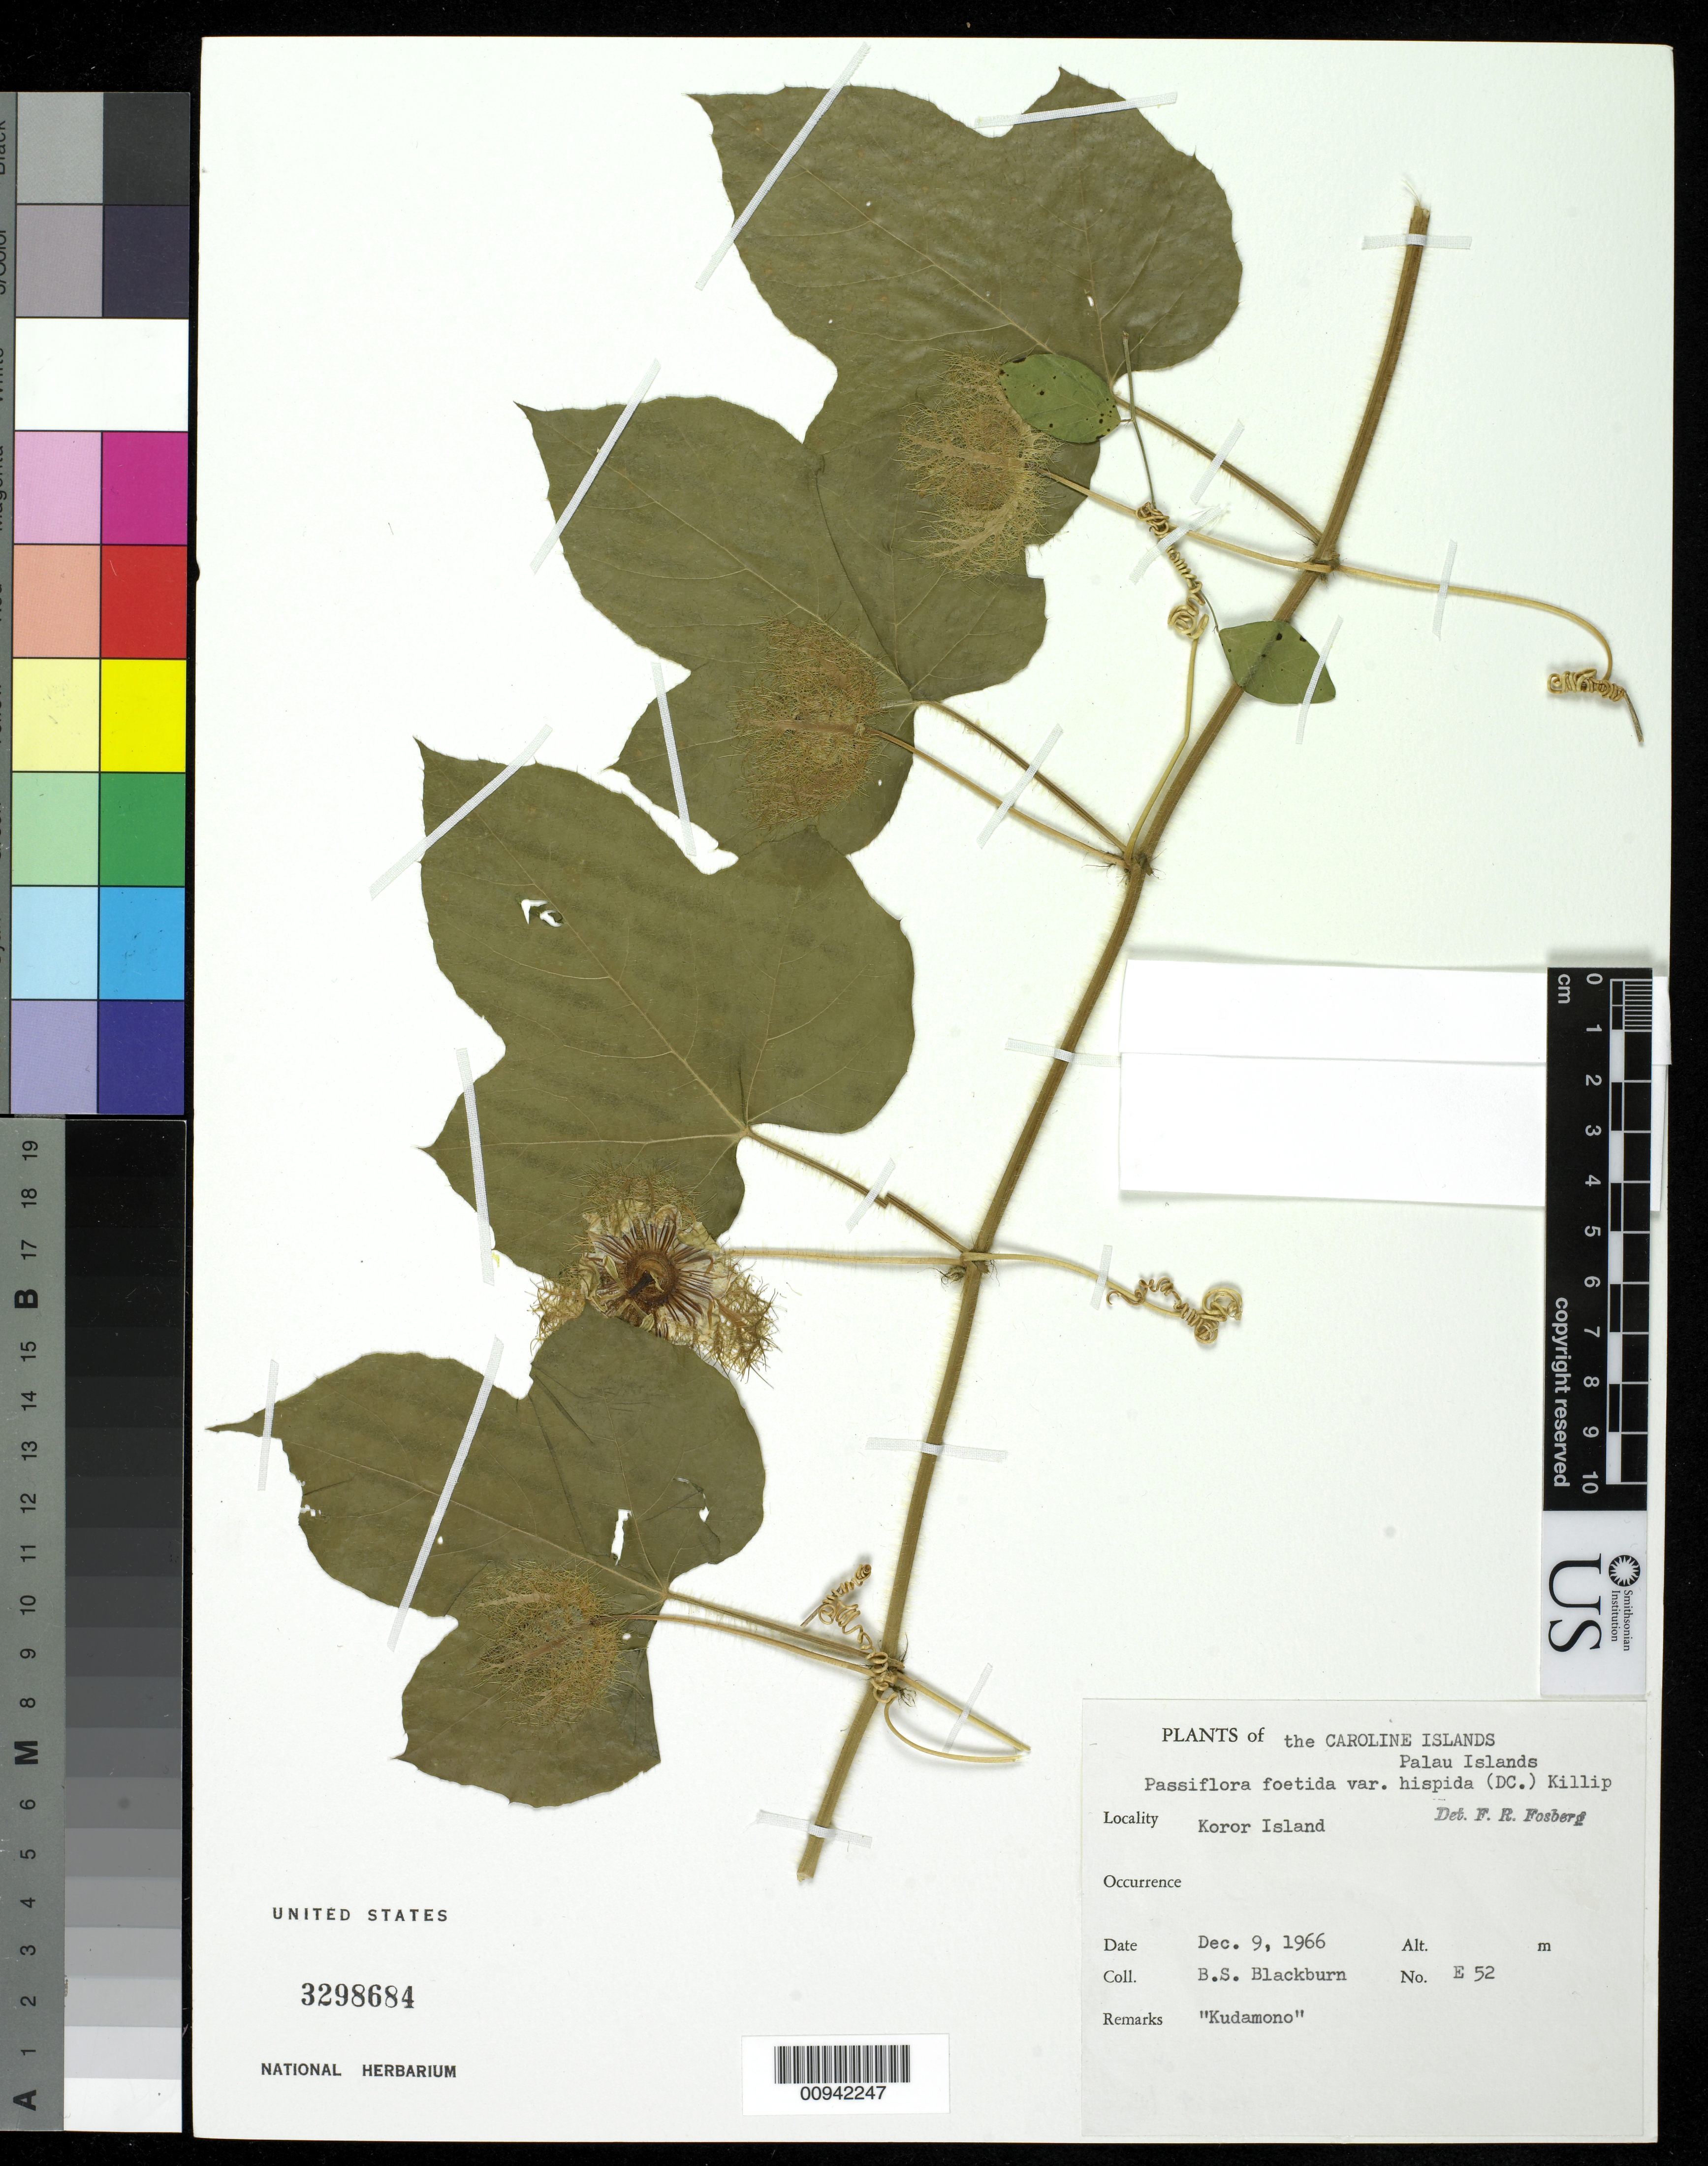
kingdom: Plantae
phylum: Tracheophyta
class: Magnoliopsida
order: Malpighiales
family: Passifloraceae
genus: Passiflora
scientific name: Passiflora foetida var. hispida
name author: (DC. ex Triana & Planch.) Killip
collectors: B. S. Blackburn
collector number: E 52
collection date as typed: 09 Dec 1966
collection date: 1966-12-09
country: Palau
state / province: Koror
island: Oreor (Koror)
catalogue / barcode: US 3298684